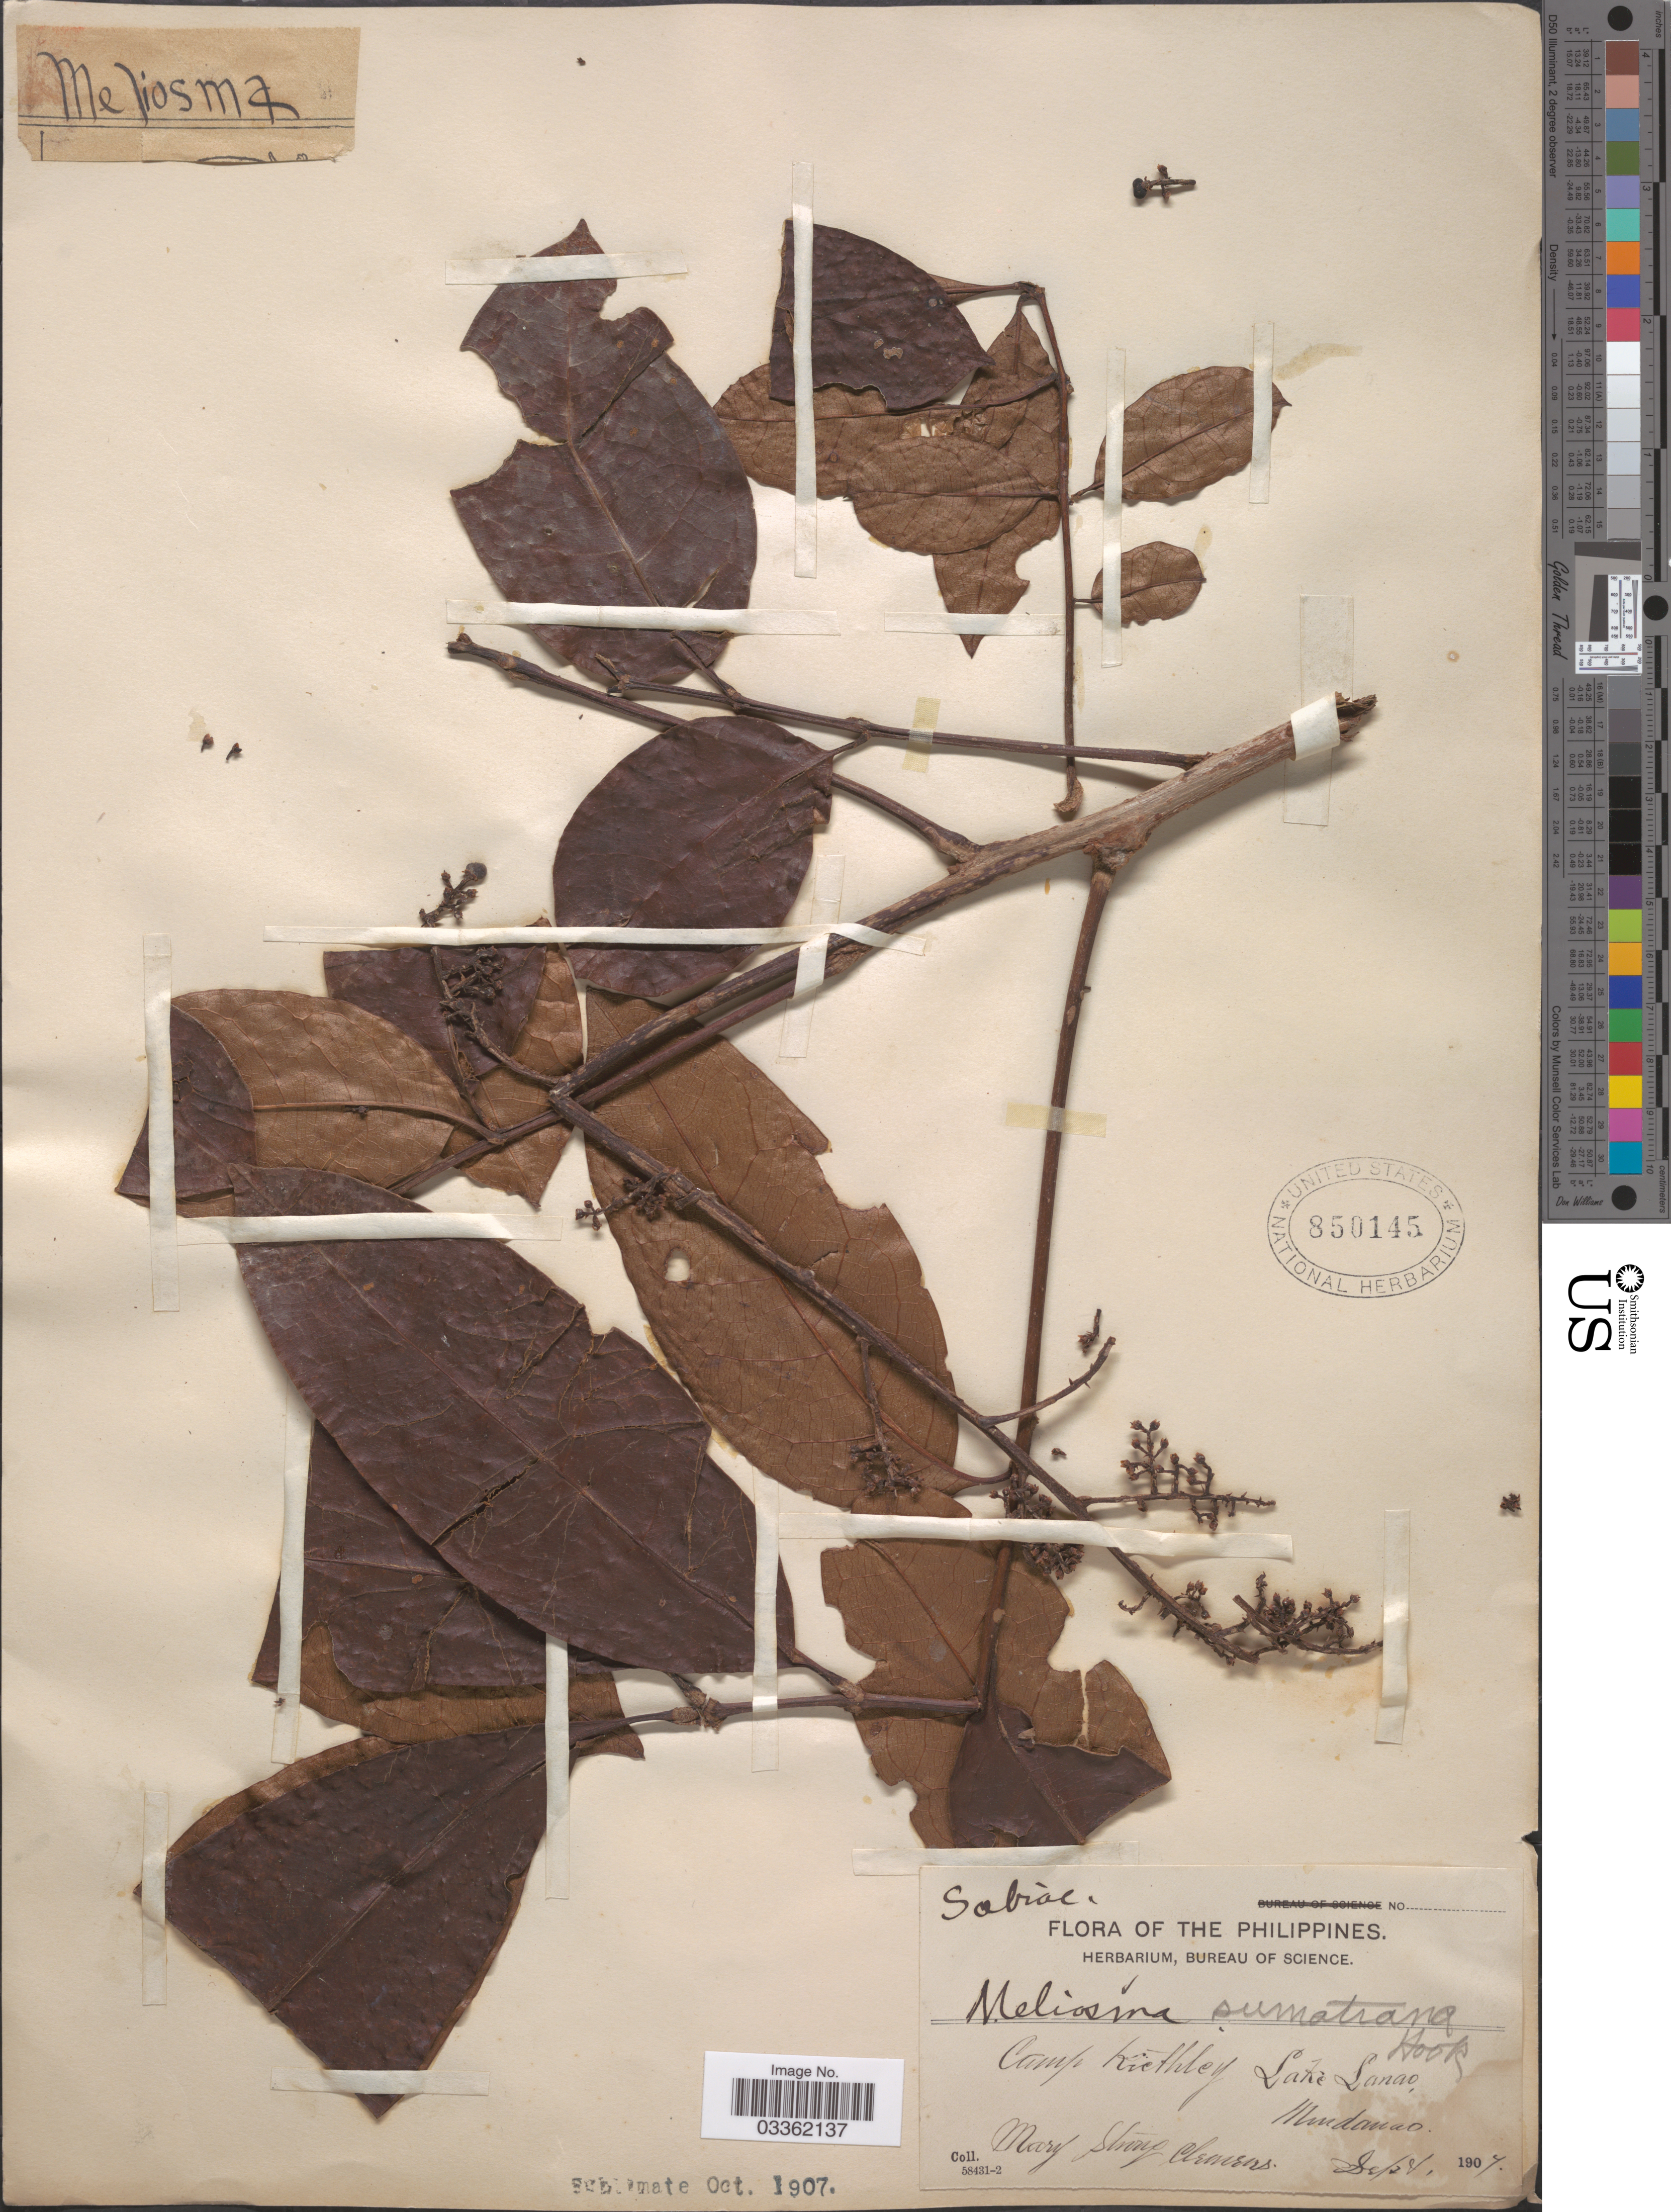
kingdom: Plantae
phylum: Tracheophyta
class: Magnoliopsida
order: Proteales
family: Sabiaceae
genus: Meliosma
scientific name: Meliosma sumatrana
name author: (Jack) Walp.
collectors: M. S. Clemens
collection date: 1907-09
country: Philippines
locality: Camp Keithley Lake Lanao, Mindanao.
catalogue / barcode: US 850145